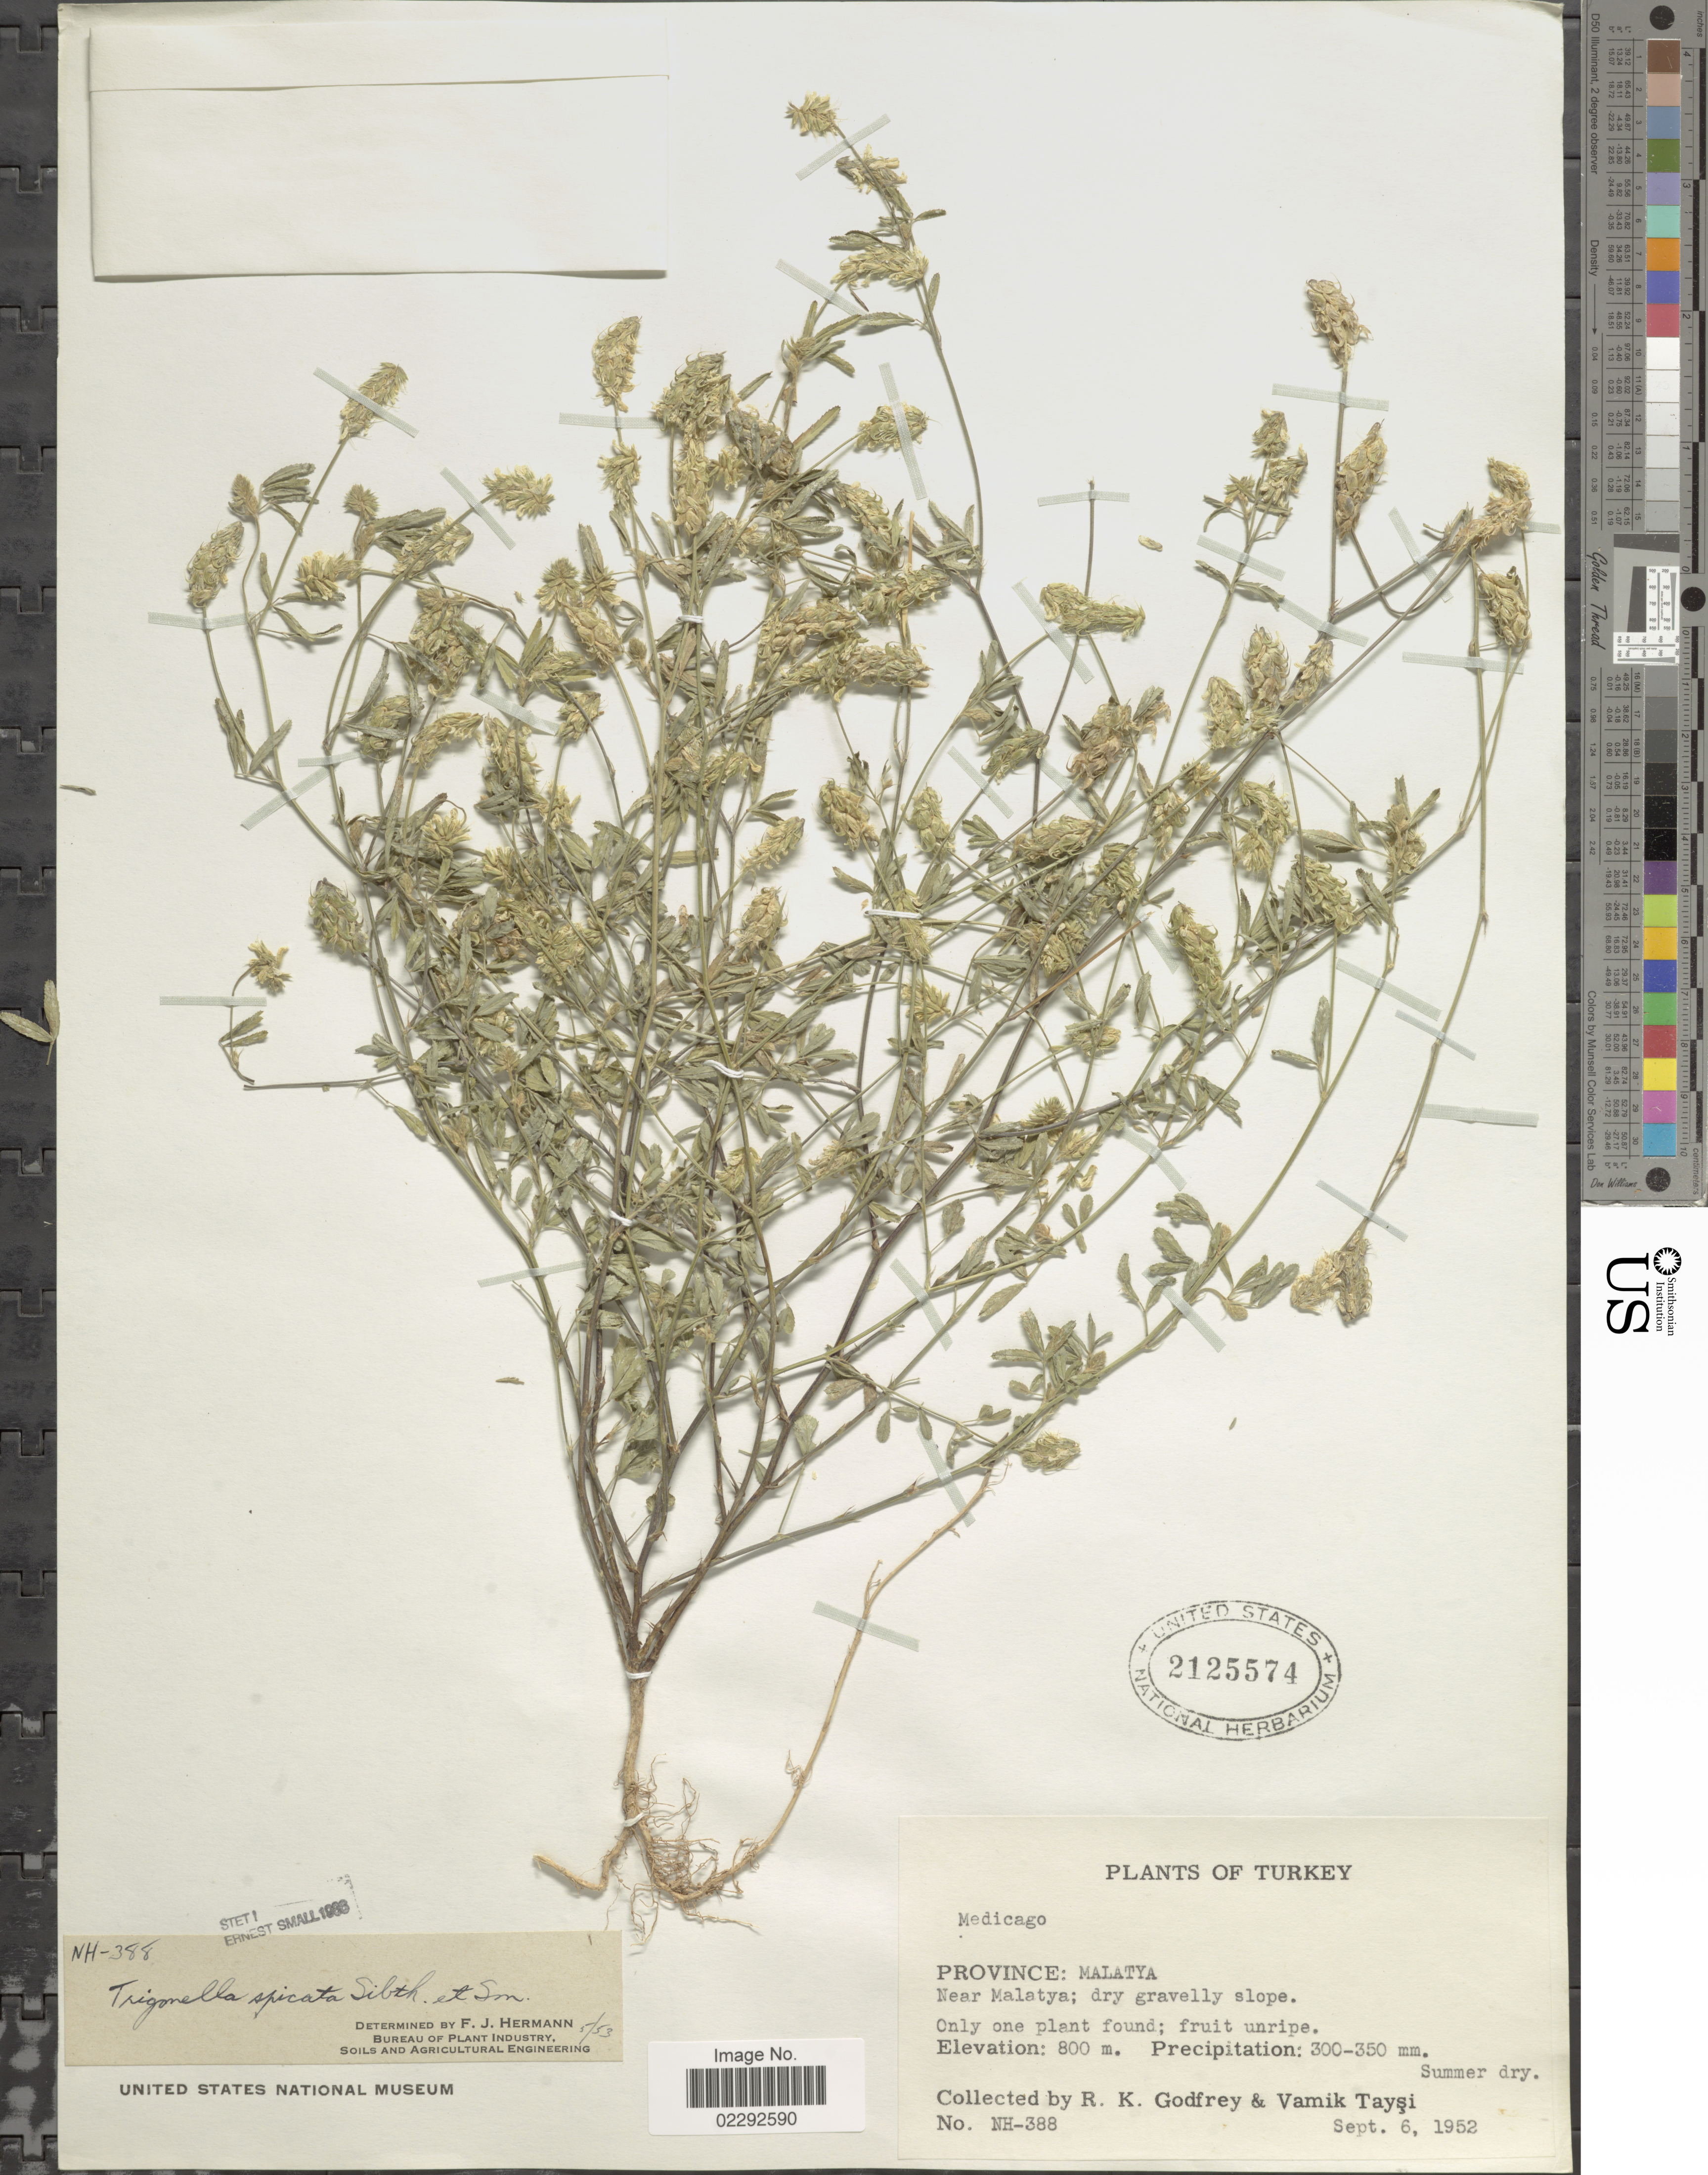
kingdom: Plantae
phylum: Tracheophyta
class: Magnoliopsida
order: Fabales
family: Fabaceae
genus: Trigonella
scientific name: Trigonella spicata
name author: Sibth. & Sm.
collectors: R. K. Godfrey & V. Taysi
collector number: NH-388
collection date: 1952-09-06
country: Turkey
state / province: Malatya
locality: Near Malatya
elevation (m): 300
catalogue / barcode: US 2125574